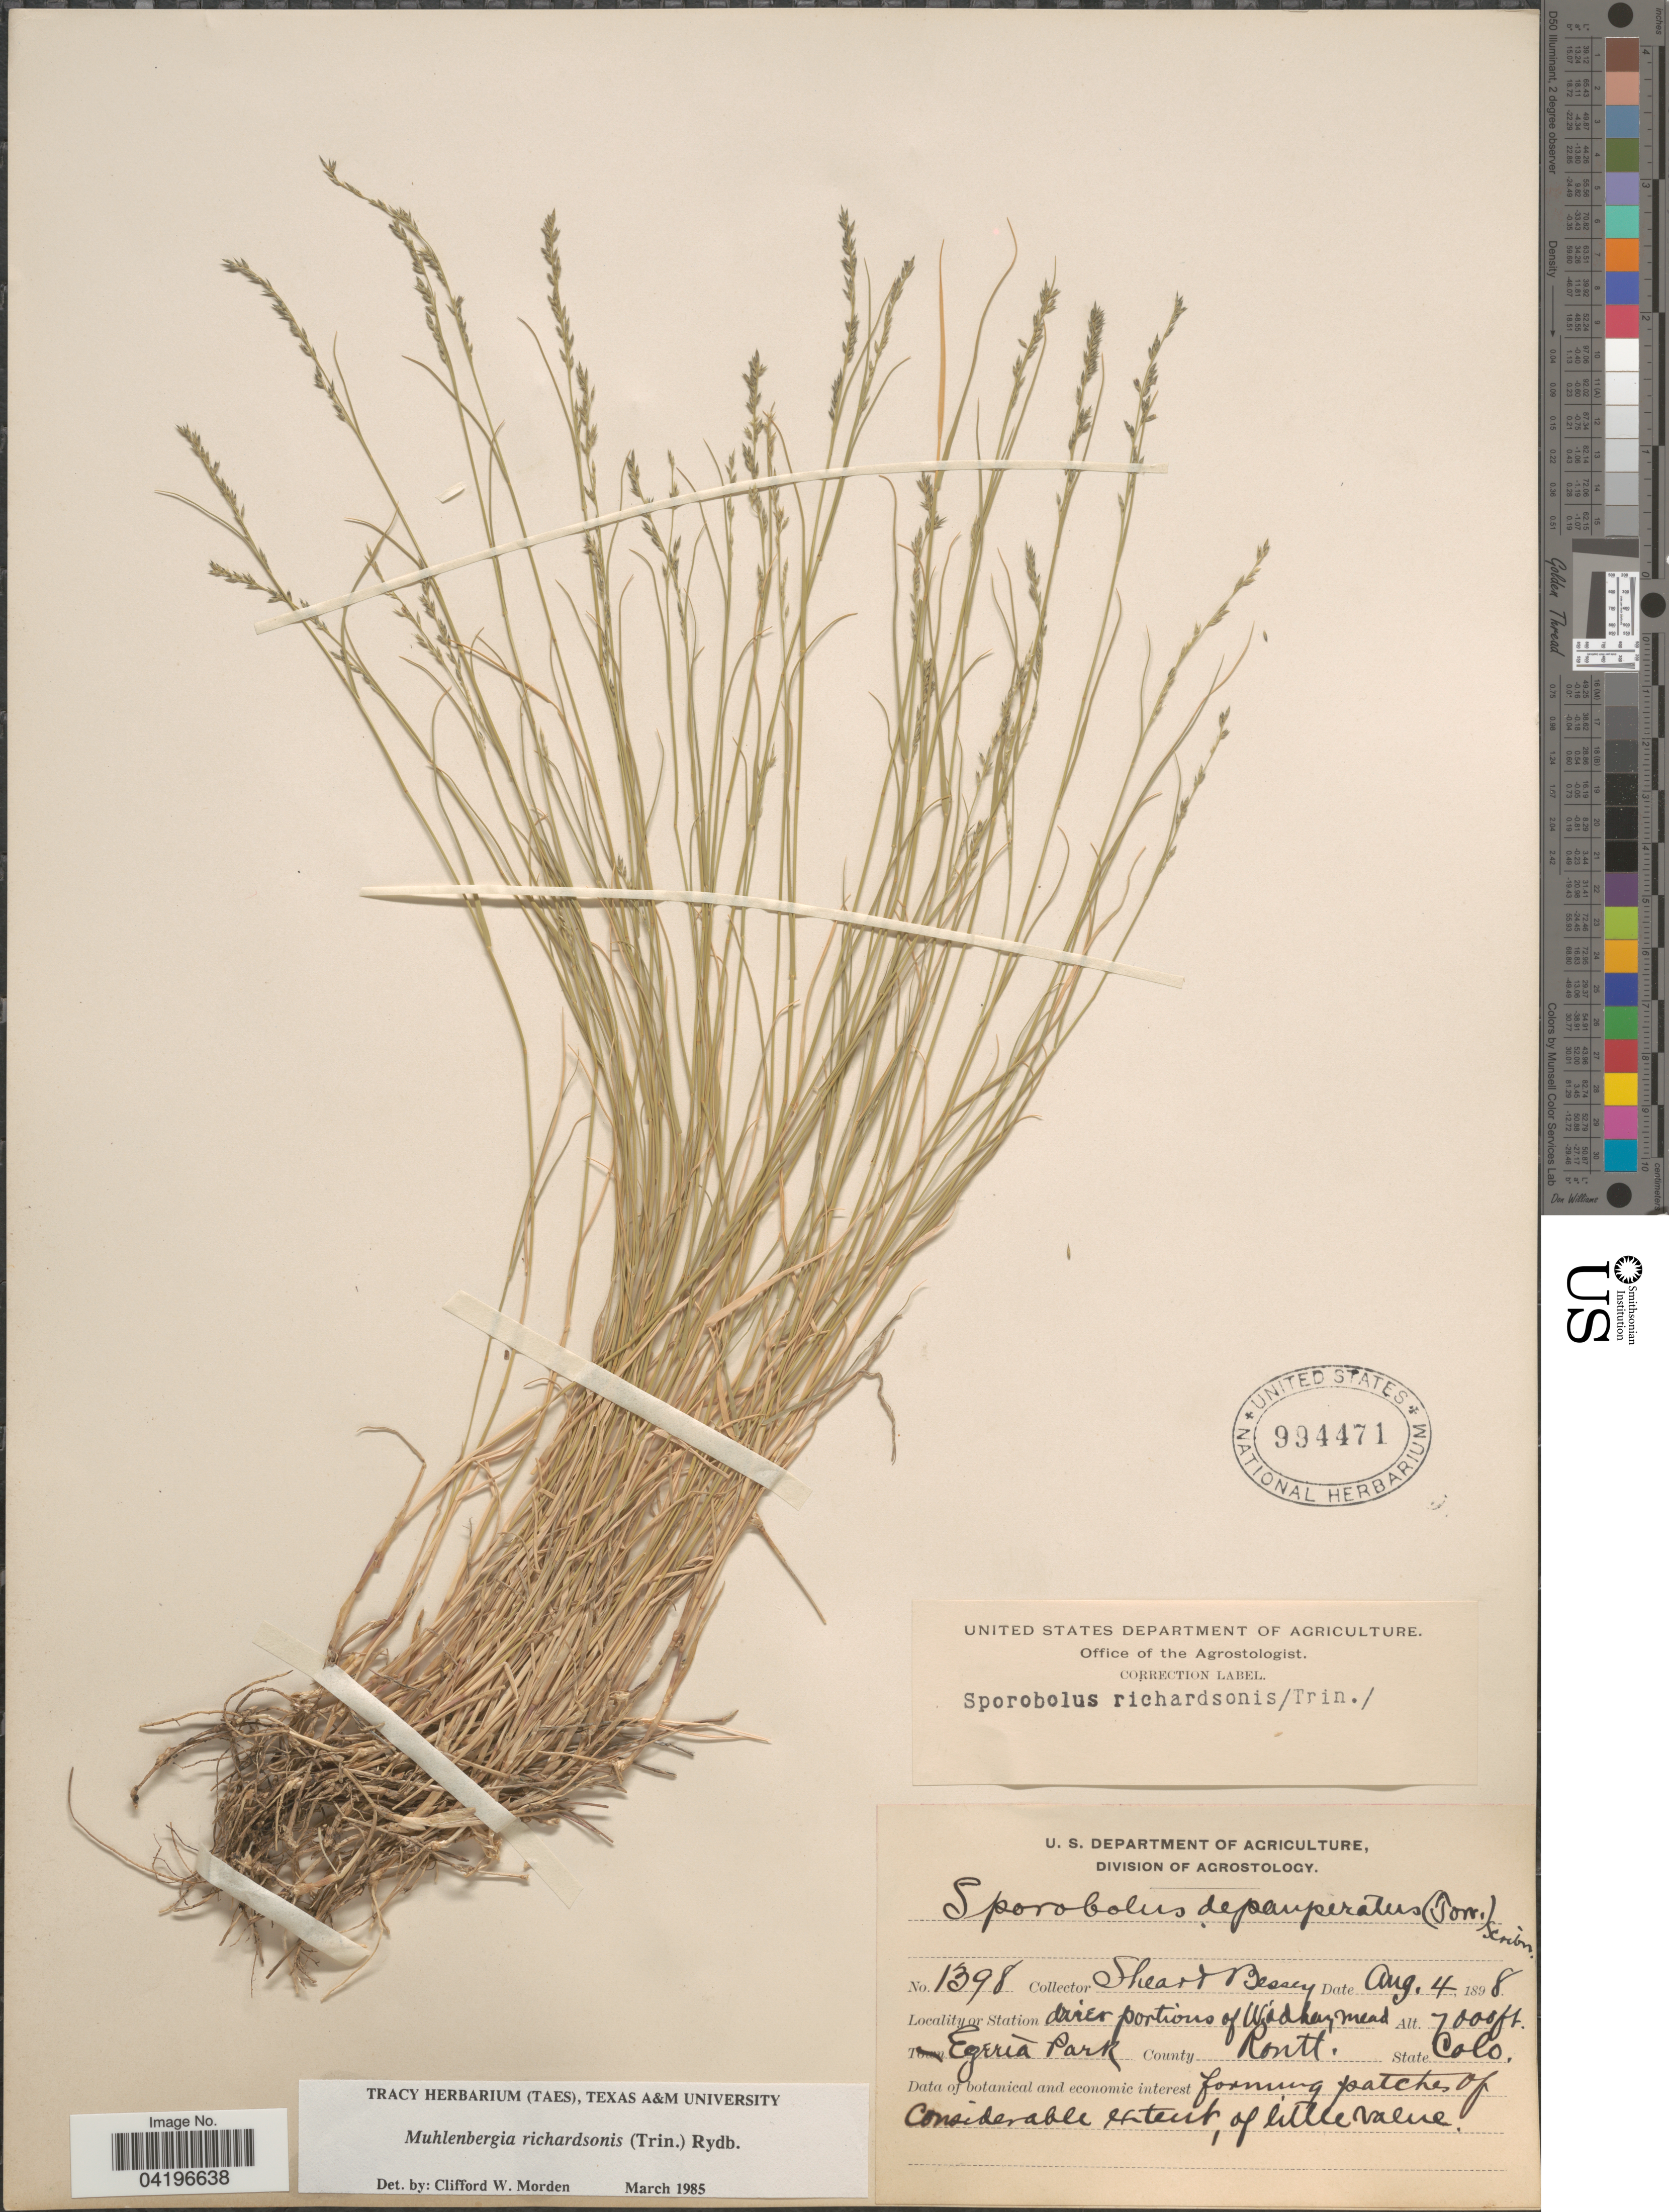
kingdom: Plantae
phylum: Tracheophyta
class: Liliopsida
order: Poales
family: Poaceae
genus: Muhlenbergia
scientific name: Muhlenbergia richardsonis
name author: (Trin.) Rydb.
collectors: -- Shear & -. Bessey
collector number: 1398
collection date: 1898-08-04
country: United States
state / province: Colorado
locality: Egeria Park. County Routt.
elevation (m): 2134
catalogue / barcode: US 994471